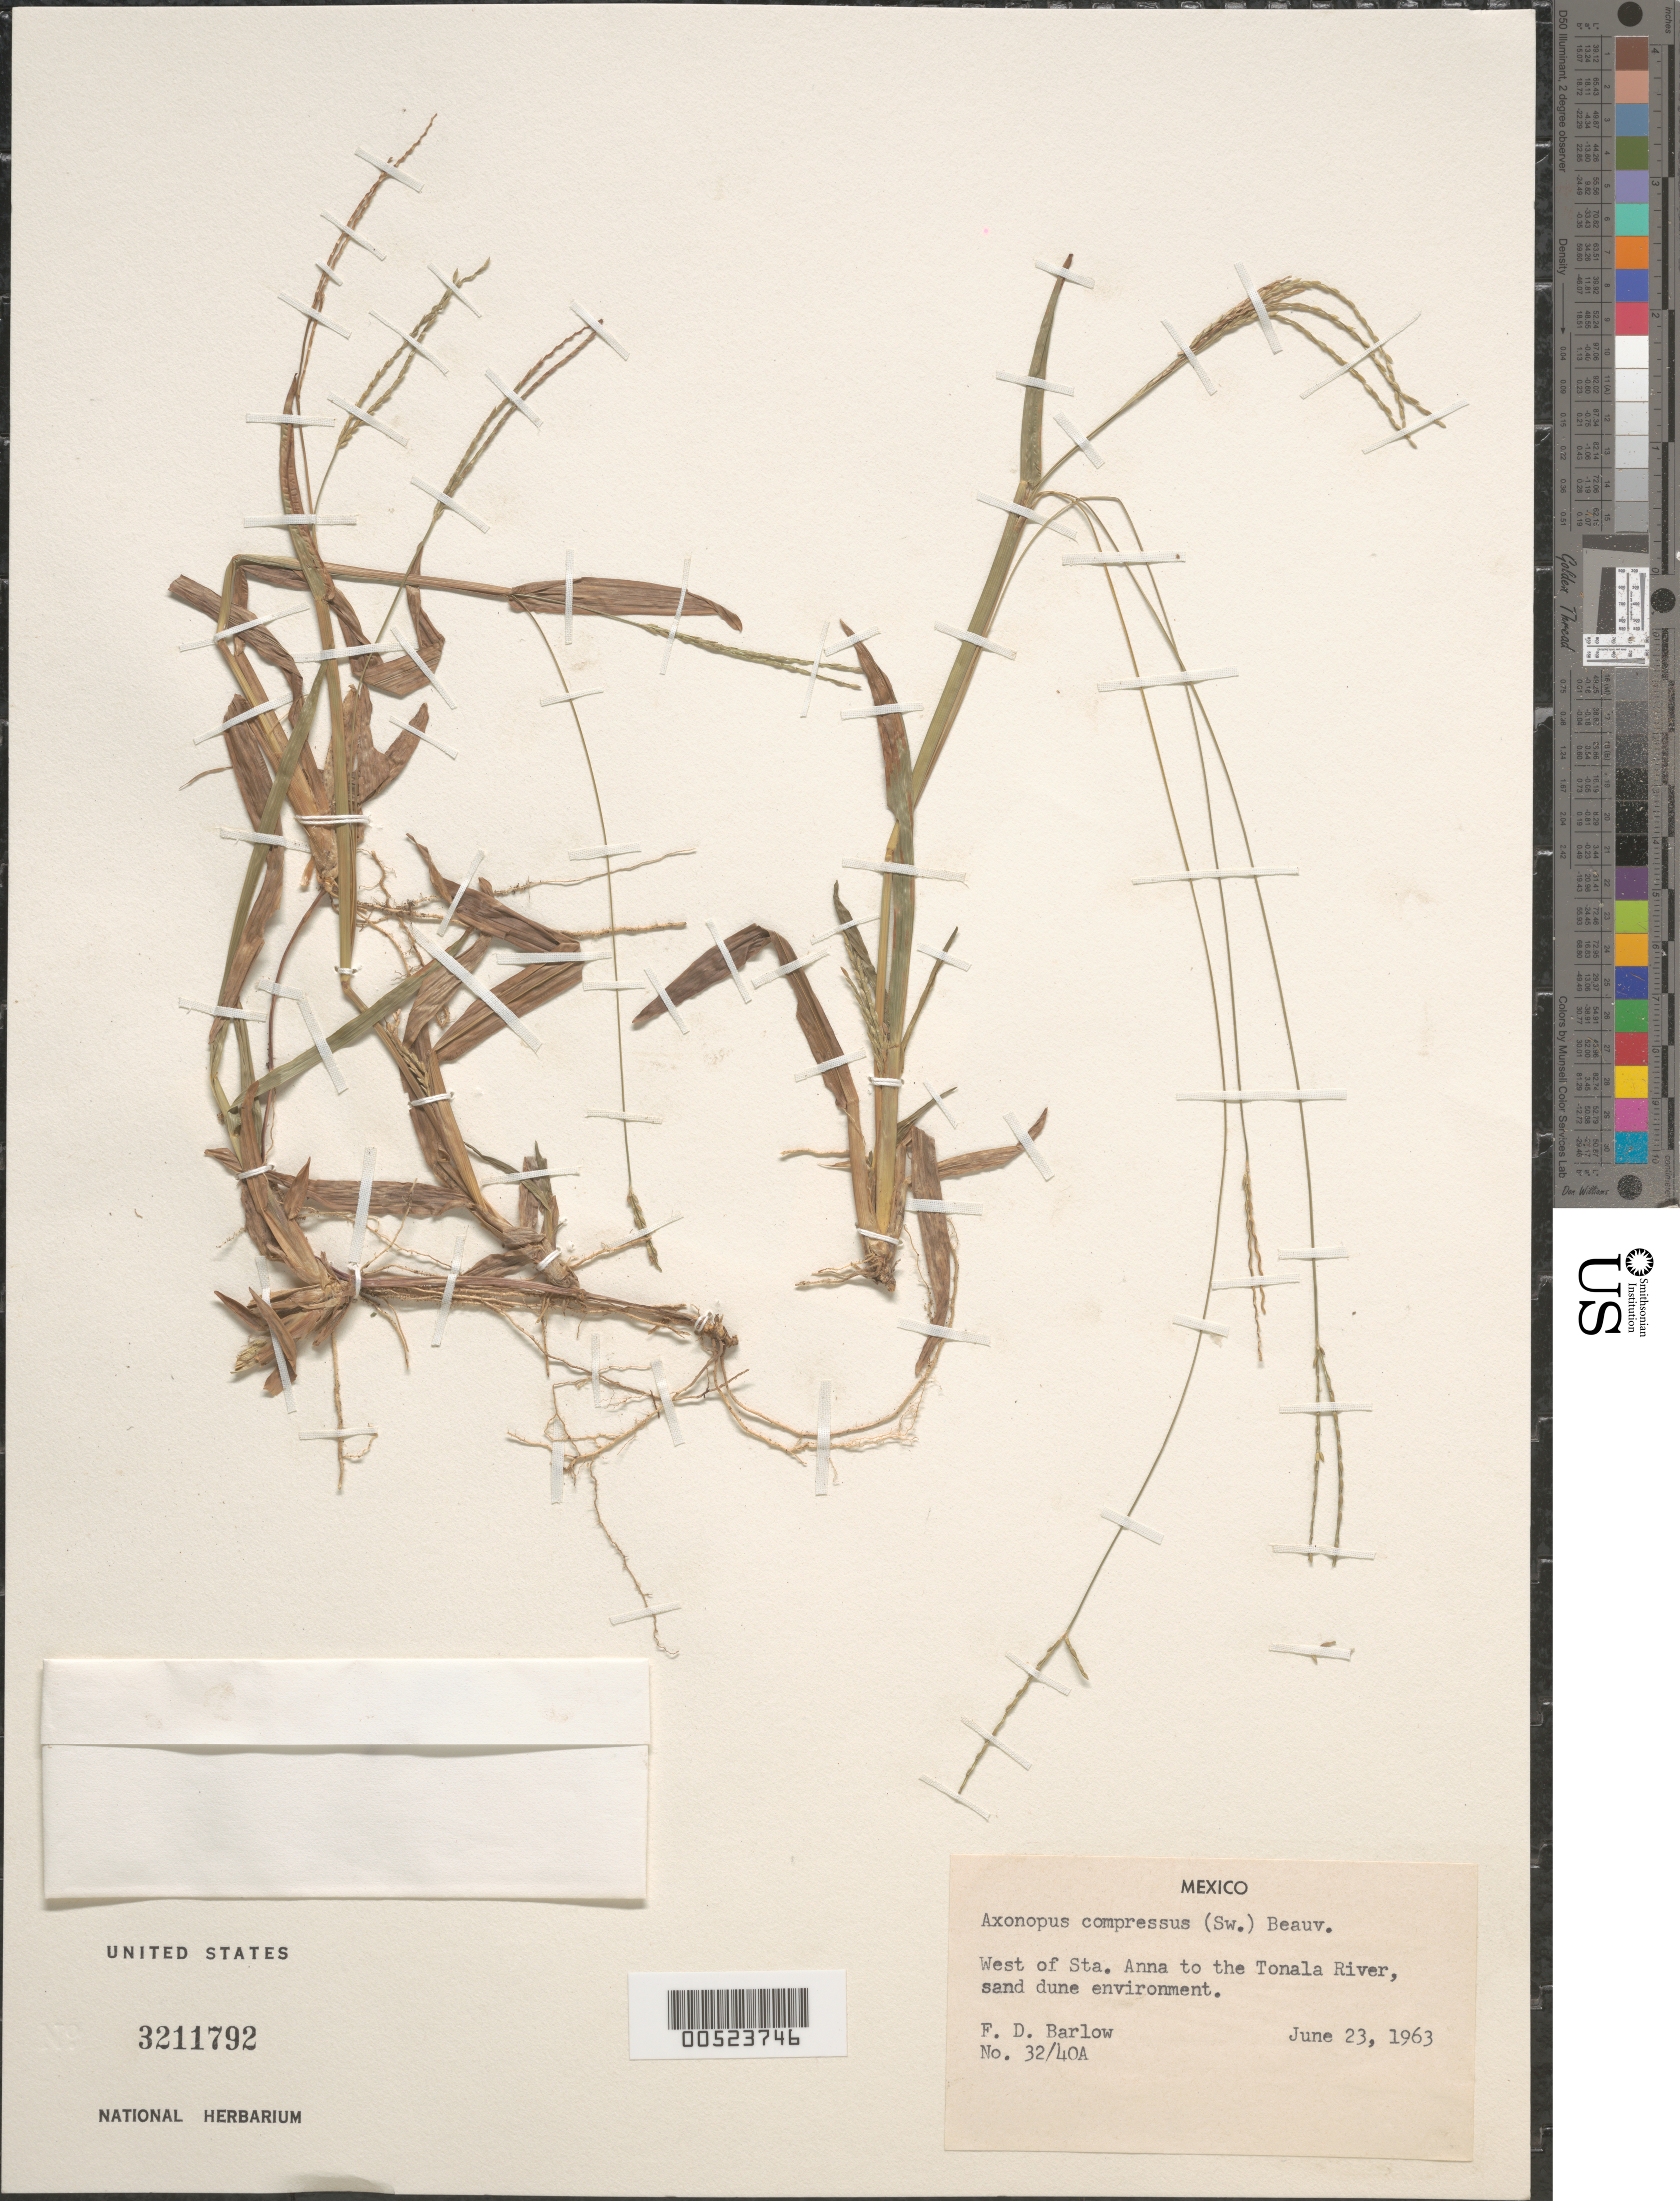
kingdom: Plantae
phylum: Tracheophyta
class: Liliopsida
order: Poales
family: Poaceae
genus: Axonopus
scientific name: Axonopus compressus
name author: (Sw.) P. Beauv.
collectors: F. D. Barlow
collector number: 32/40A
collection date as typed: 23 Jun 1963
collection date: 1963-06-23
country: Mexico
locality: W of Santa Anna to the Tonala River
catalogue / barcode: US 3211792